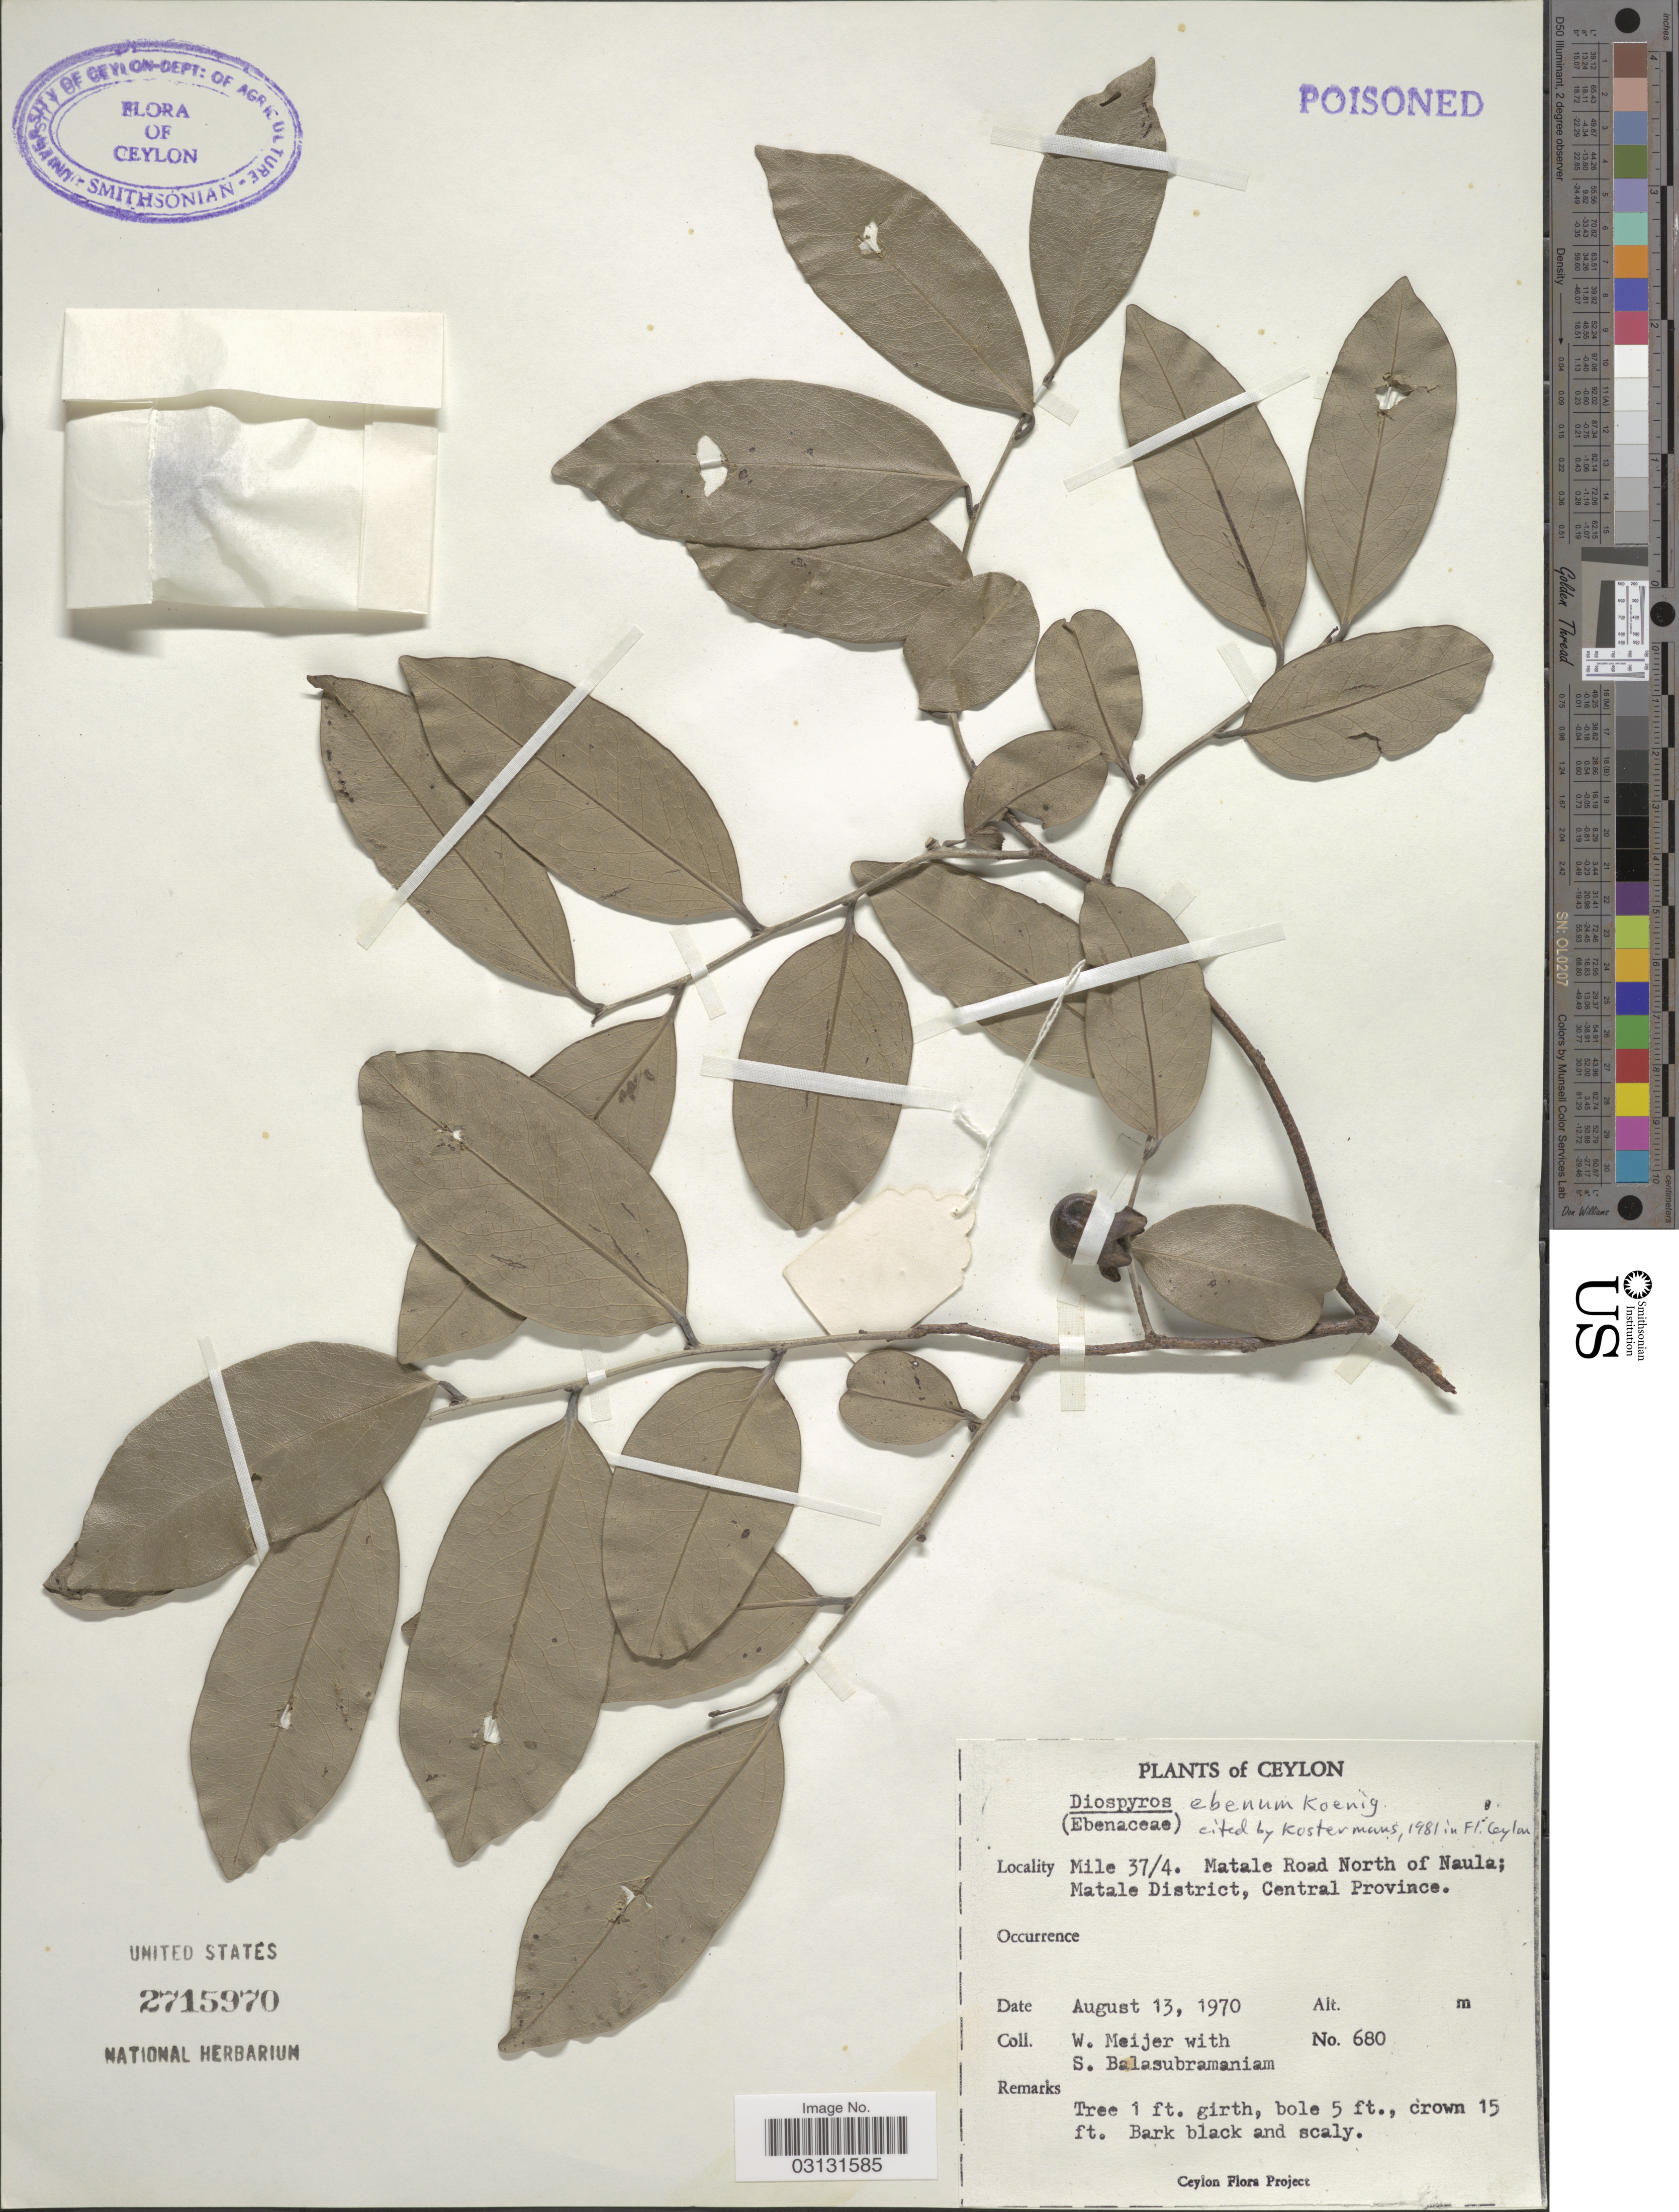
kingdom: Plantae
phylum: Tracheophyta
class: Magnoliopsida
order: Ericales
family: Ebenaceae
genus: Diospyros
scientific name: Diospyros ebenum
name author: J. Koenig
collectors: W. Meijer & S. Balasubramaniam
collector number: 680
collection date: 1970-08-13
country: Sri Lanka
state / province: Central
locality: Ceylon. Mile 37/4. Matale Road North of Naula; Matala District.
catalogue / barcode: US 2715970